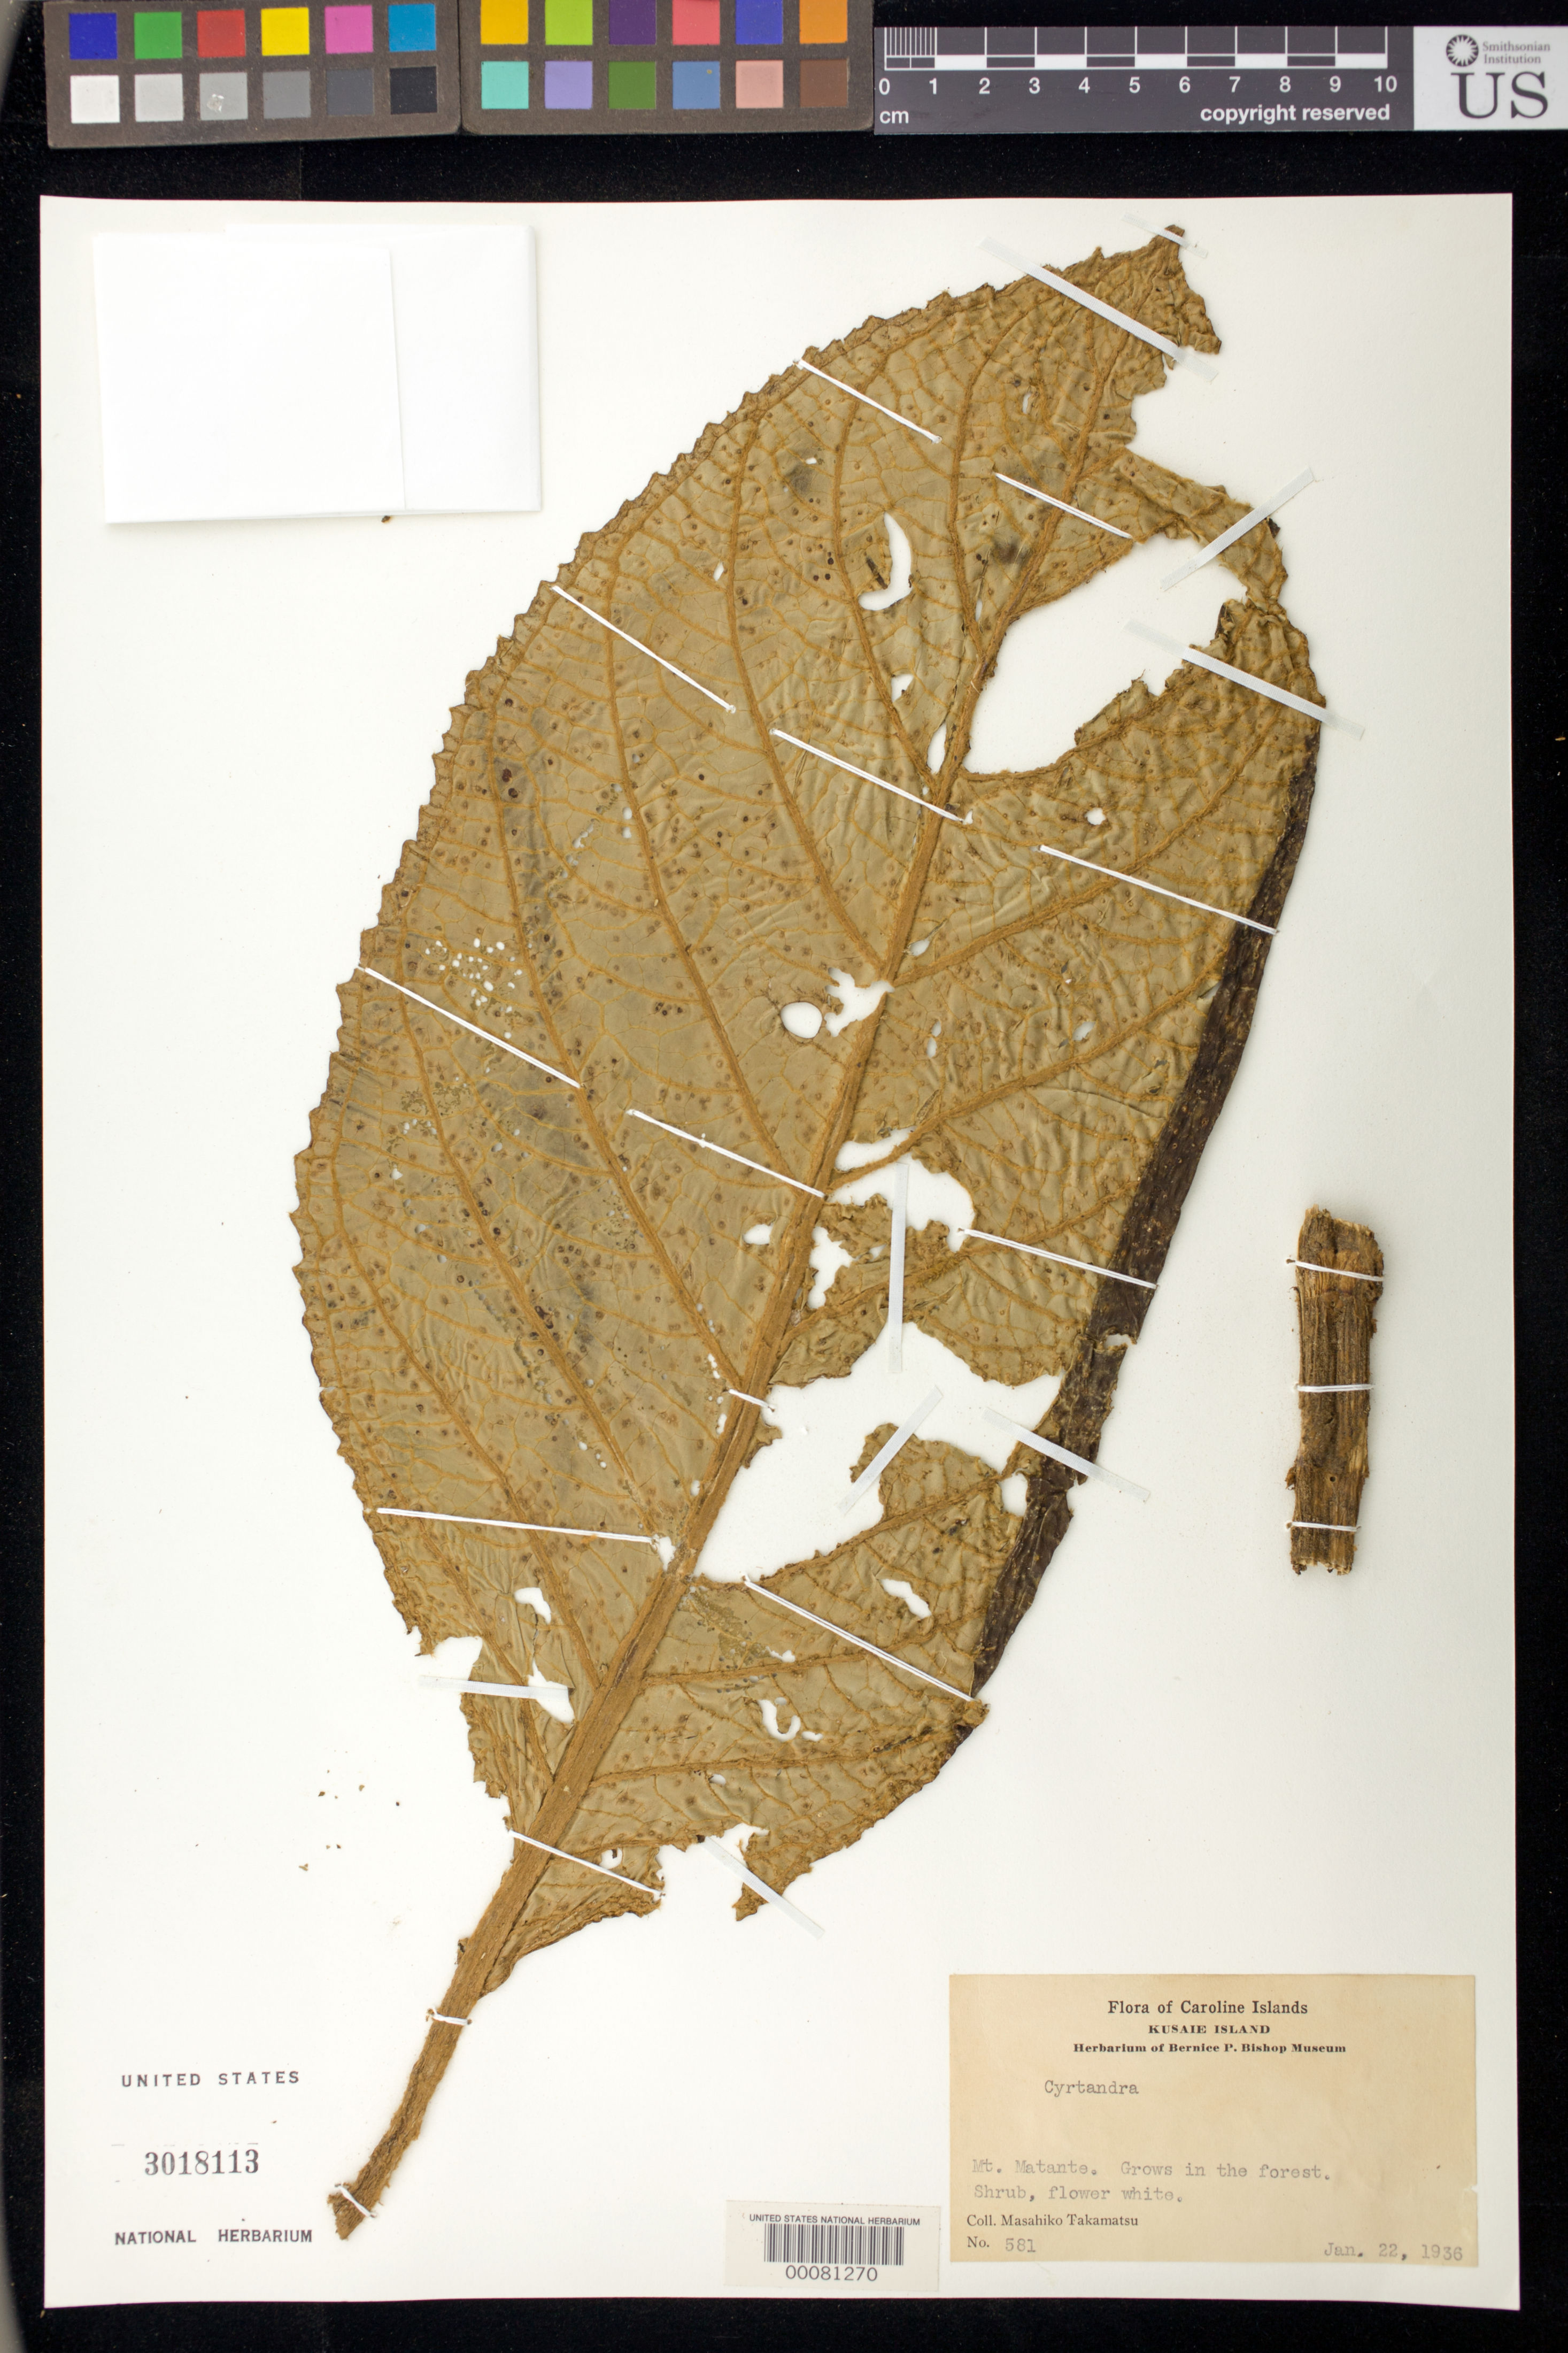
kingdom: Plantae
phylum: Tracheophyta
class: Magnoliopsida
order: Lamiales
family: Gesneriaceae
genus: Cyrtandra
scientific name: Cyrtandra sp.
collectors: M. Takamatsu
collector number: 581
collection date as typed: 22 Jan 1936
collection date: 1936-01-22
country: Micronesia, Federated States of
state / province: Caroline Is.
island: Kusaie I.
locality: Kusaie island, mt matante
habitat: Grows in the forest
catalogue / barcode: US 3018113